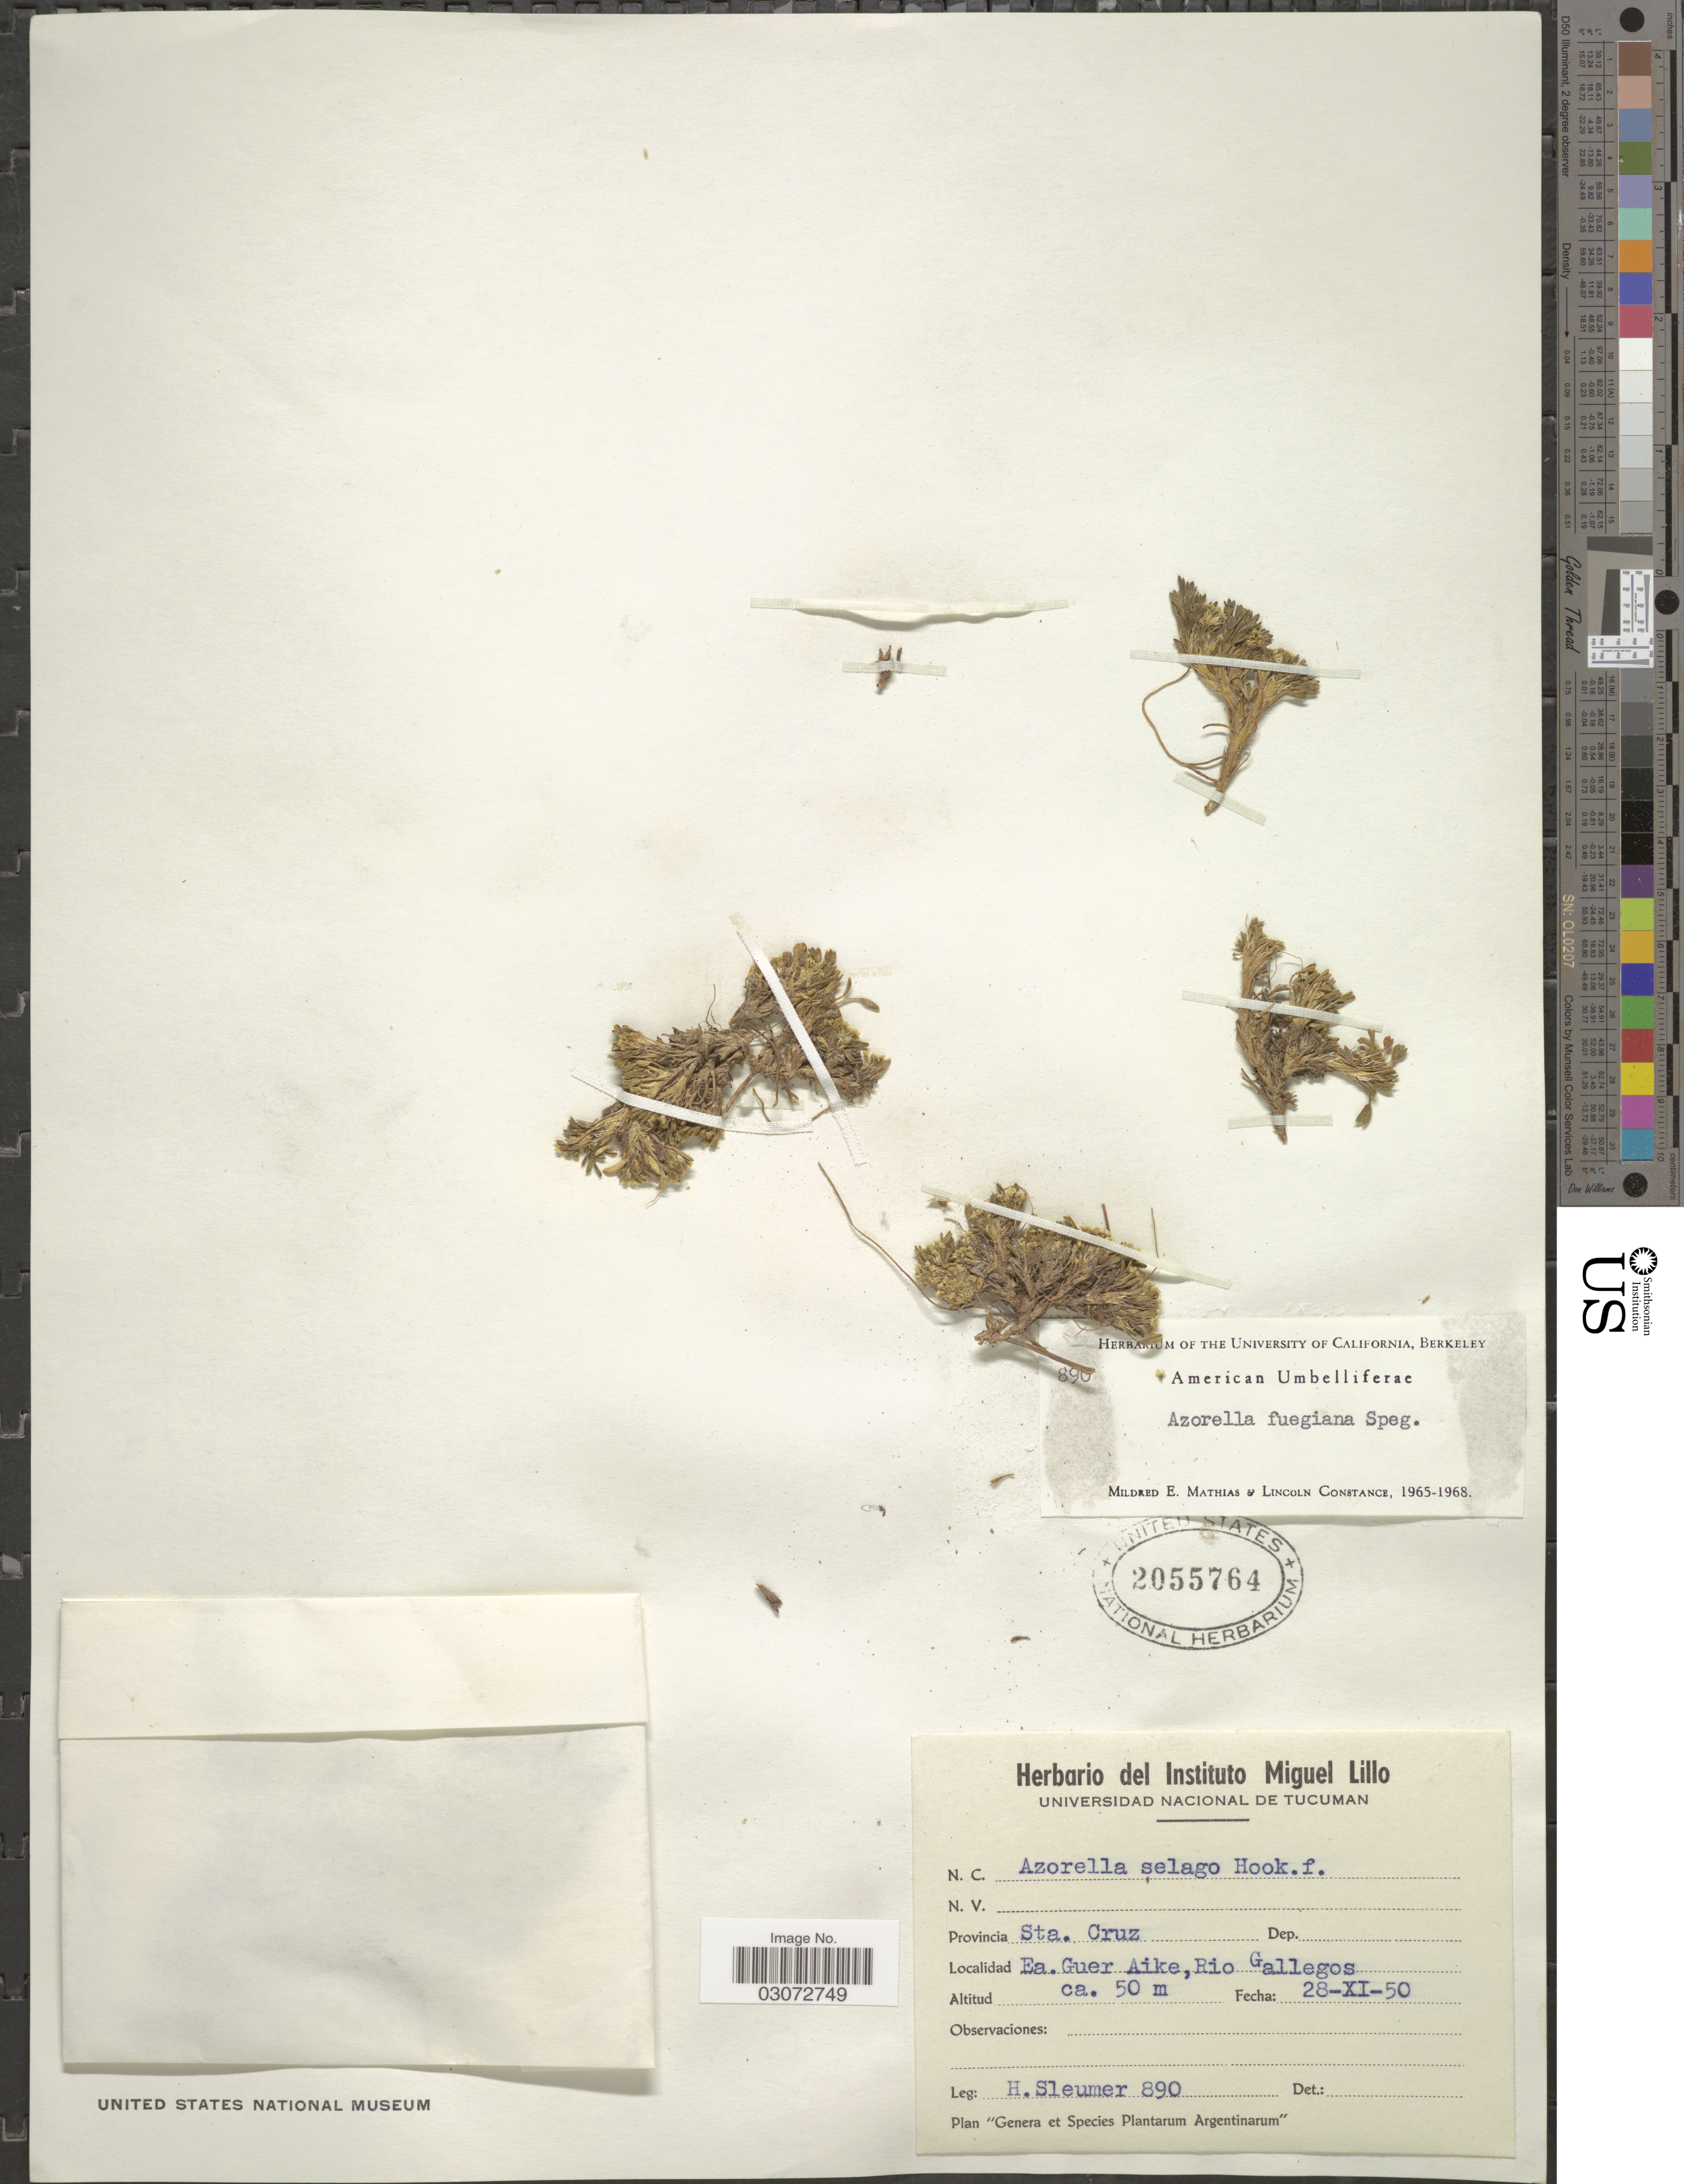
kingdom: Plantae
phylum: Tracheophyta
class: Magnoliopsida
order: Apiales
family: Apiaceae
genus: Azorella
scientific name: Azorella fuegiana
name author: Speg.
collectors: H. O. Sleumer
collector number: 890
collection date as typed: Transcribed d/m/y: 28/11/50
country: Argentina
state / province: Santa Cruz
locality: Ea. Guer Aike, Rio Gallegos.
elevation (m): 50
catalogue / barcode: US 2055764